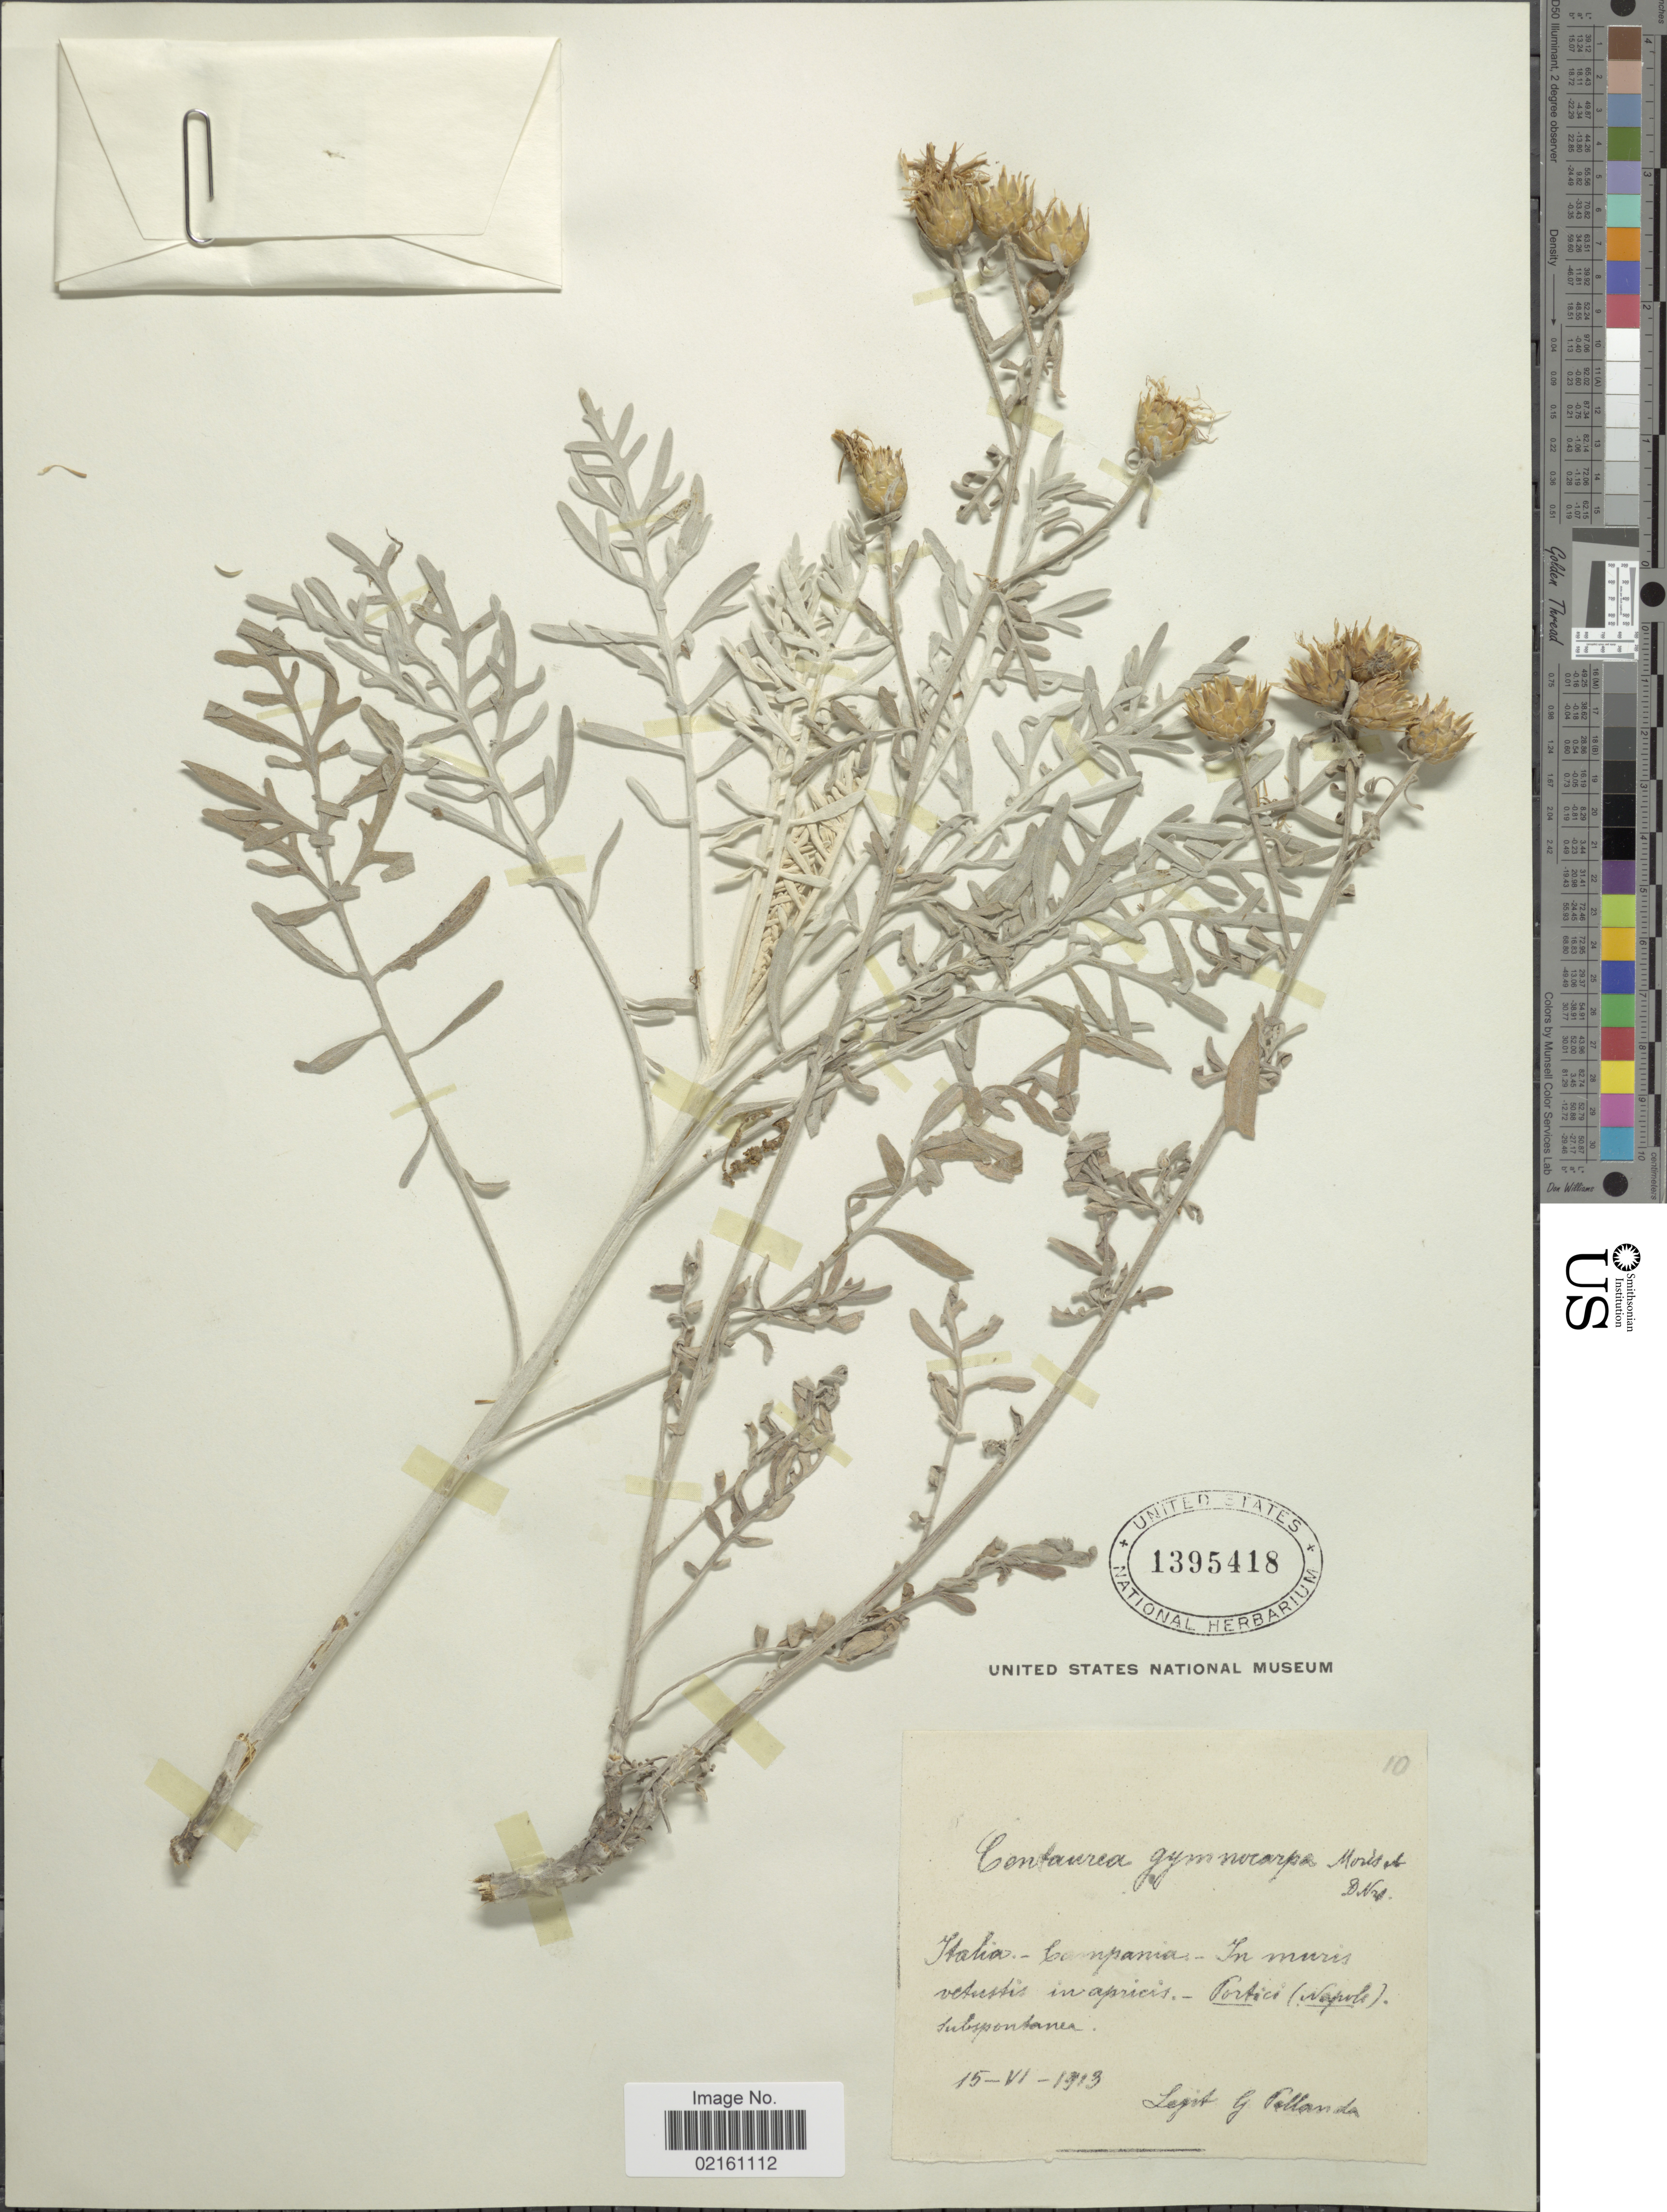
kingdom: Plantae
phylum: Tracheophyta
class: Magnoliopsida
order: Asterales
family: Asteraceae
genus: Centaurea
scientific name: Centaurea cineraria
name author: L.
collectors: G. Pellanda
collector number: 10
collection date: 1913-06-15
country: Italy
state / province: Campania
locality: Campania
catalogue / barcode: US 1395418